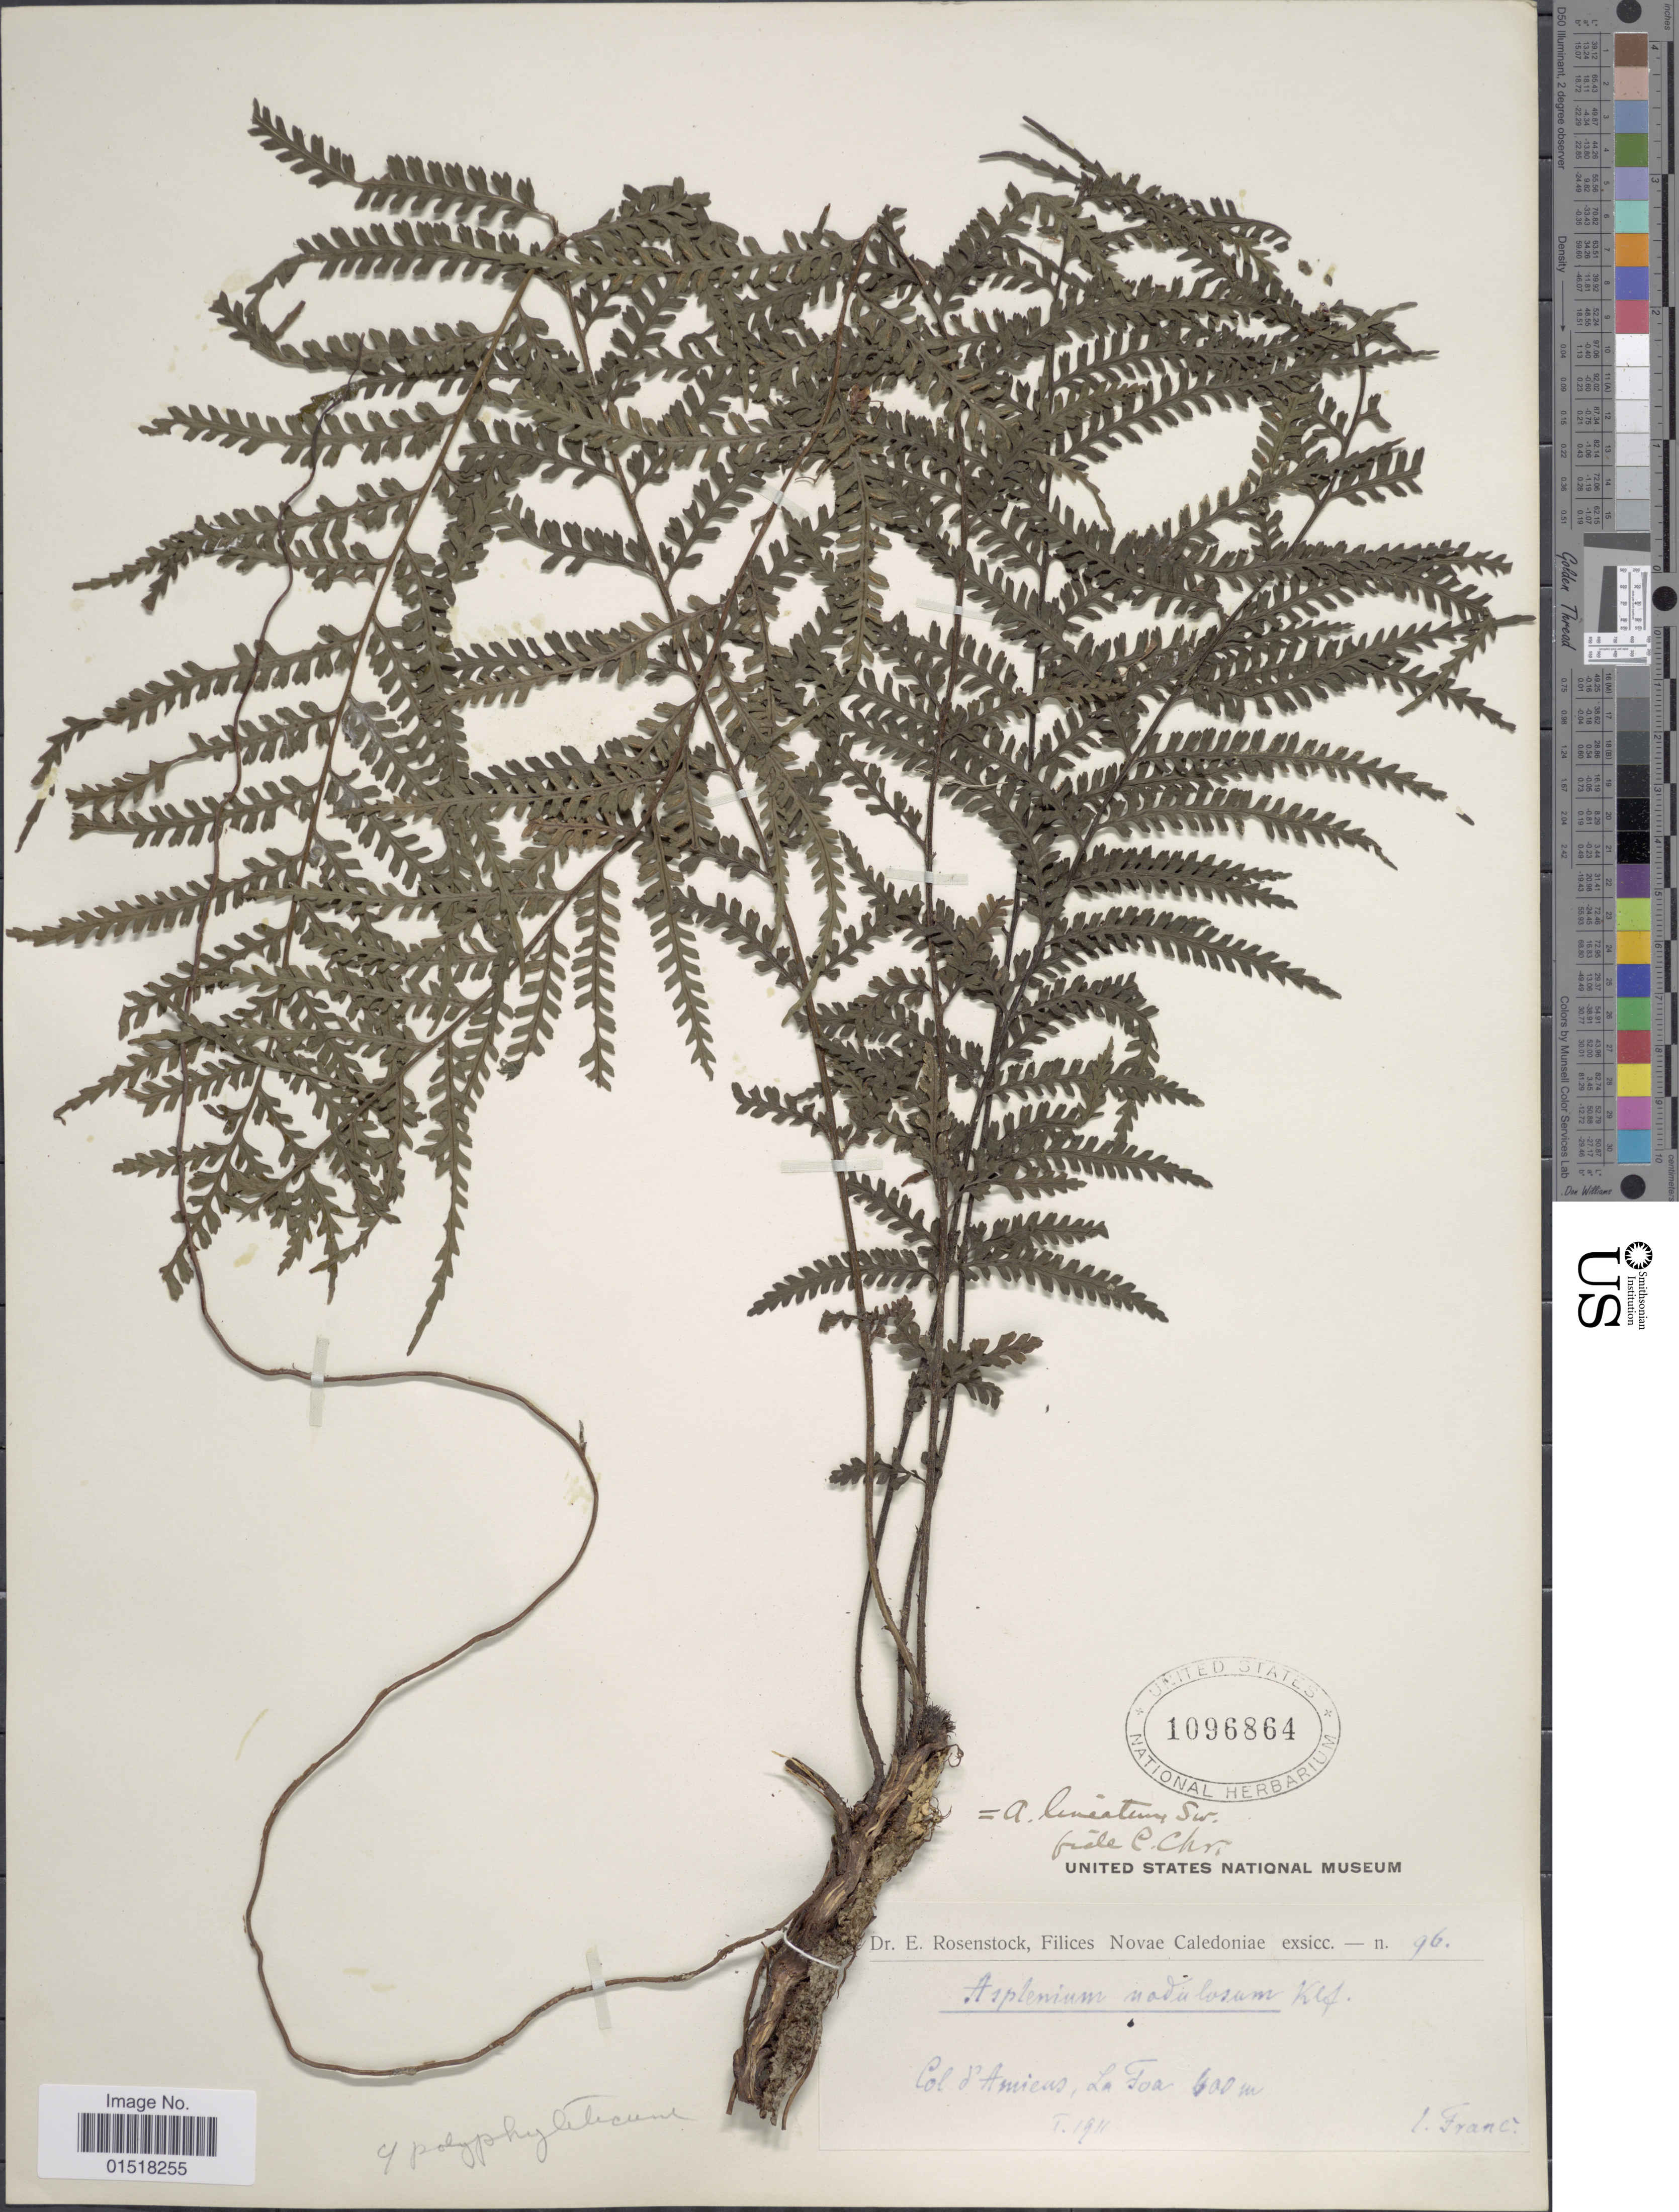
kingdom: Plantae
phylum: Tracheophyta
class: Polypodiopsida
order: Polypodiales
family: Aspleniaceae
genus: Asplenium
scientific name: Asplenium polyphylecticum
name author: Compton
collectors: Franc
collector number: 96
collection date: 1911-01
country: New Caledonia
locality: Col d'Amiens, La Foa.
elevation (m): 600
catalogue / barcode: US 1096864